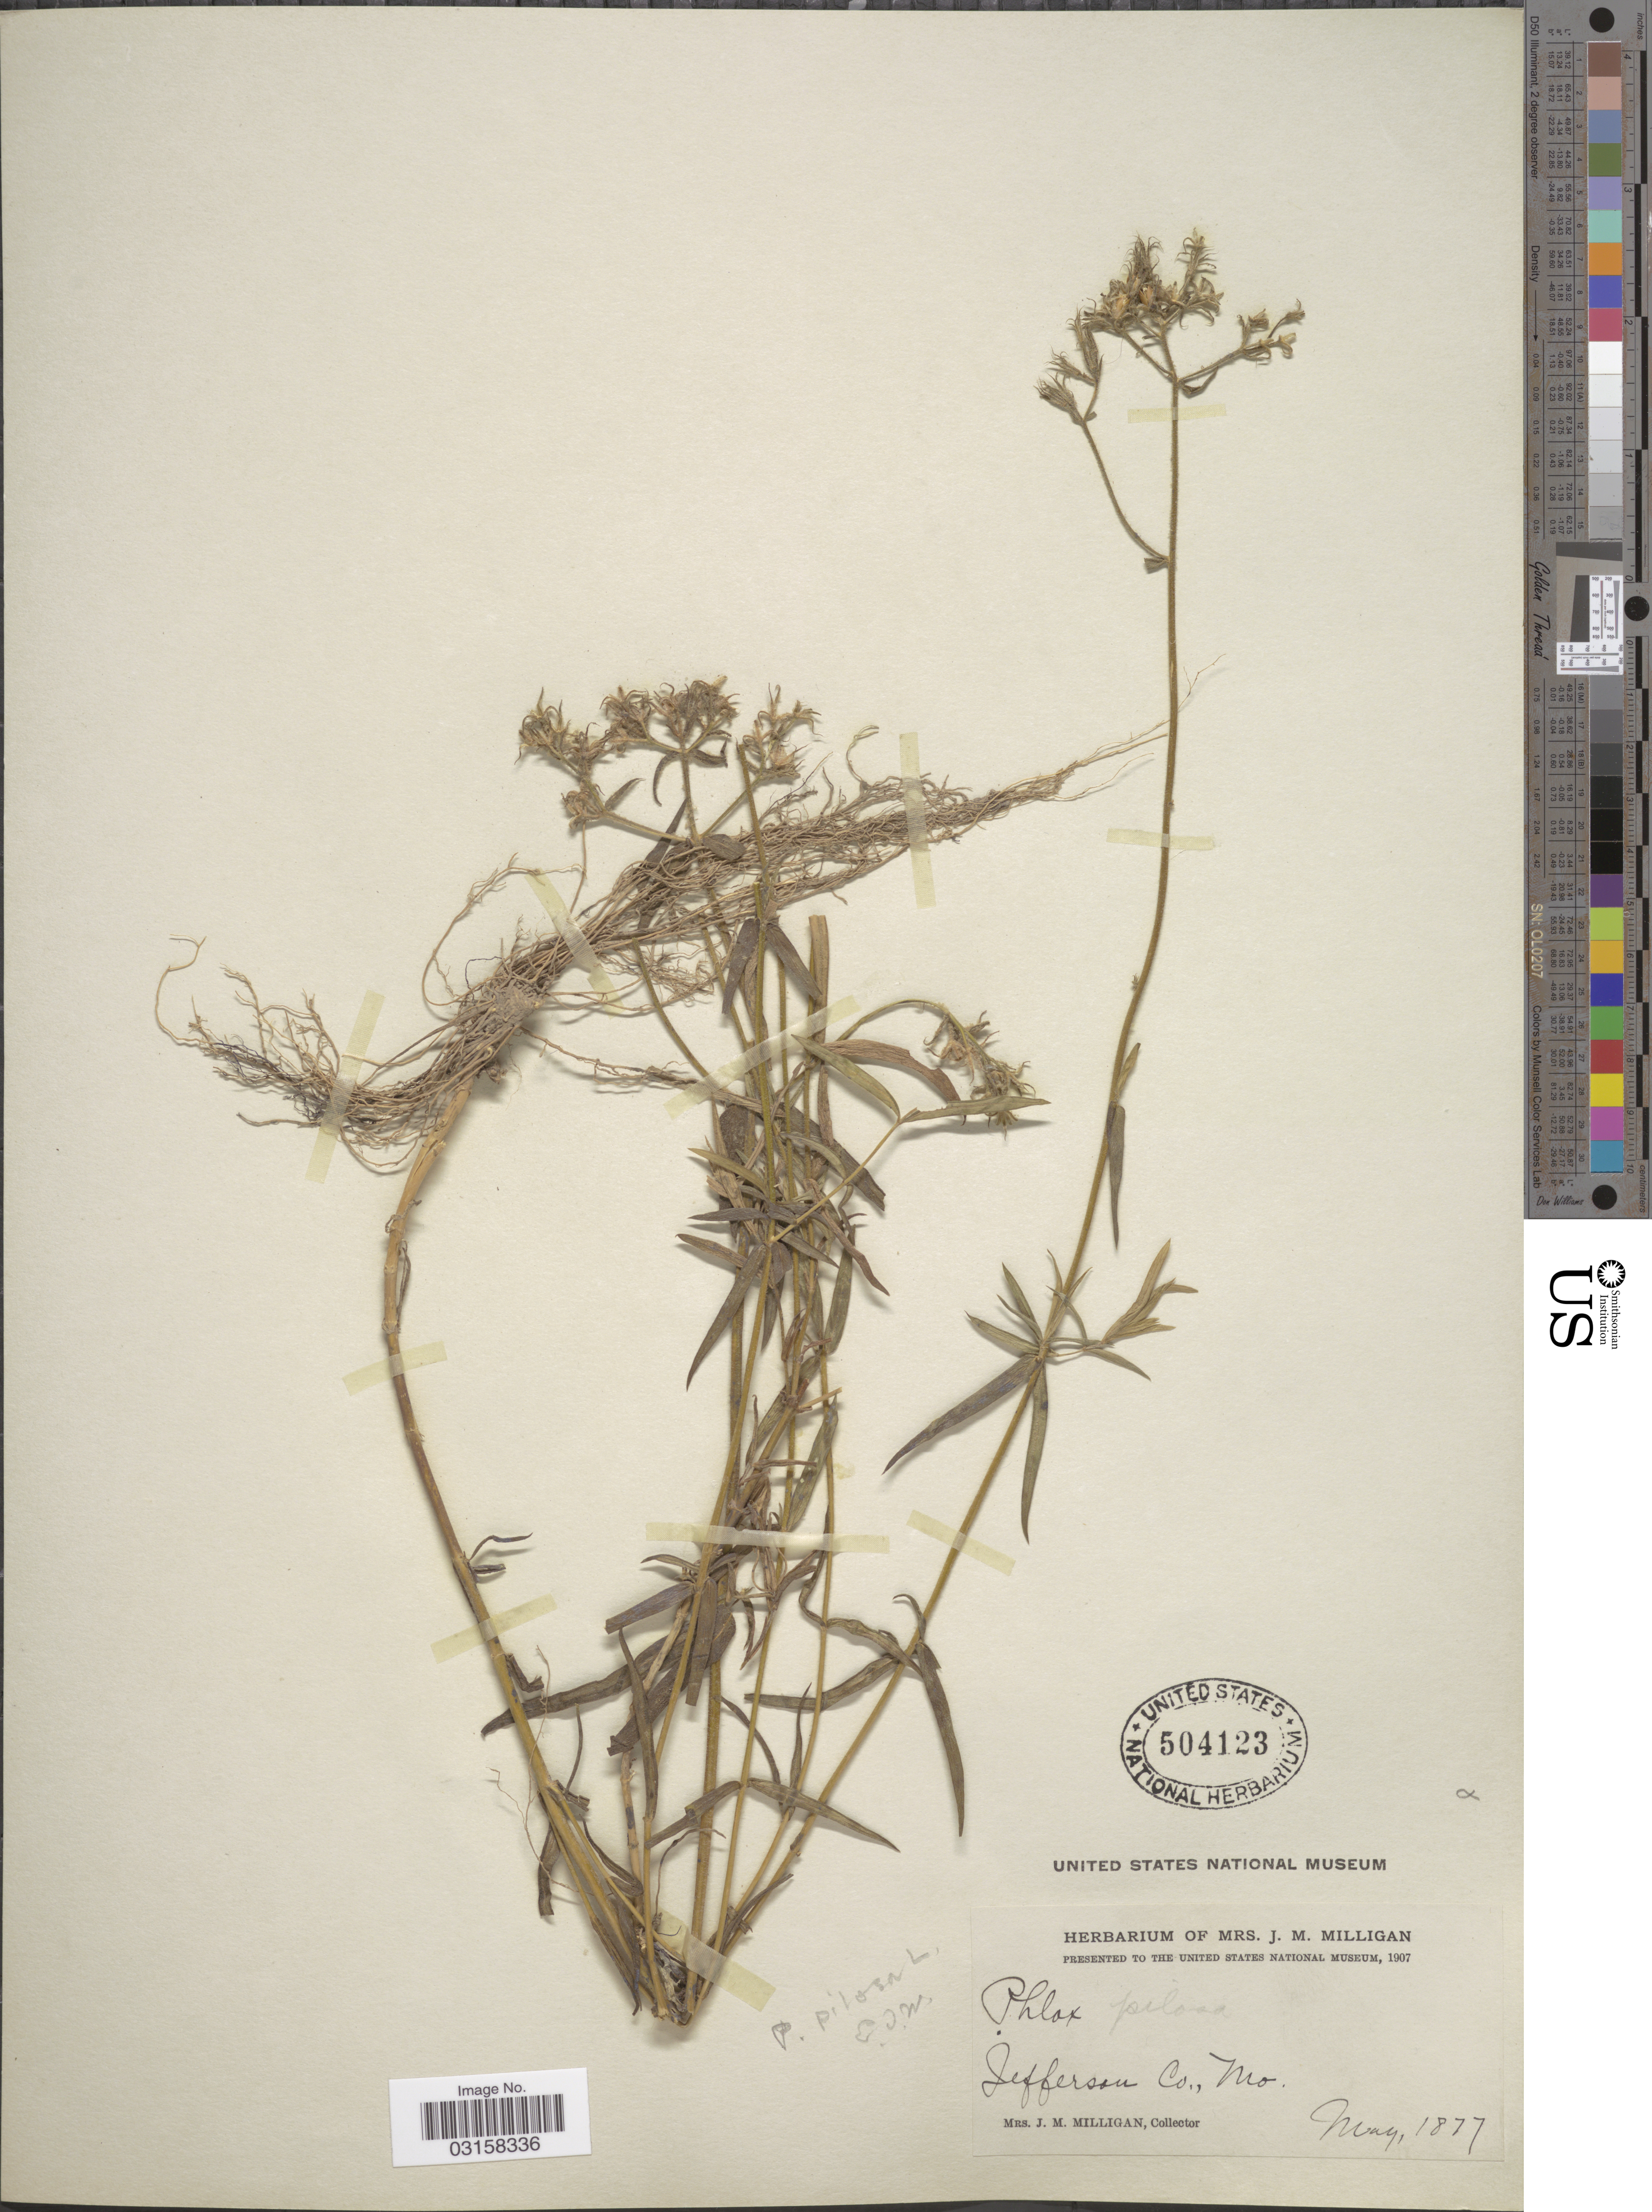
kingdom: Plantae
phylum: Tracheophyta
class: Magnoliopsida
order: Ericales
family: Polemoniaceae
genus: Phlox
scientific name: Phlox pilosa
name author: L.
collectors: J. Milligan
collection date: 1877-05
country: United States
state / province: Missouri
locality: Jefferson Co., Mo.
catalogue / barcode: US 504123